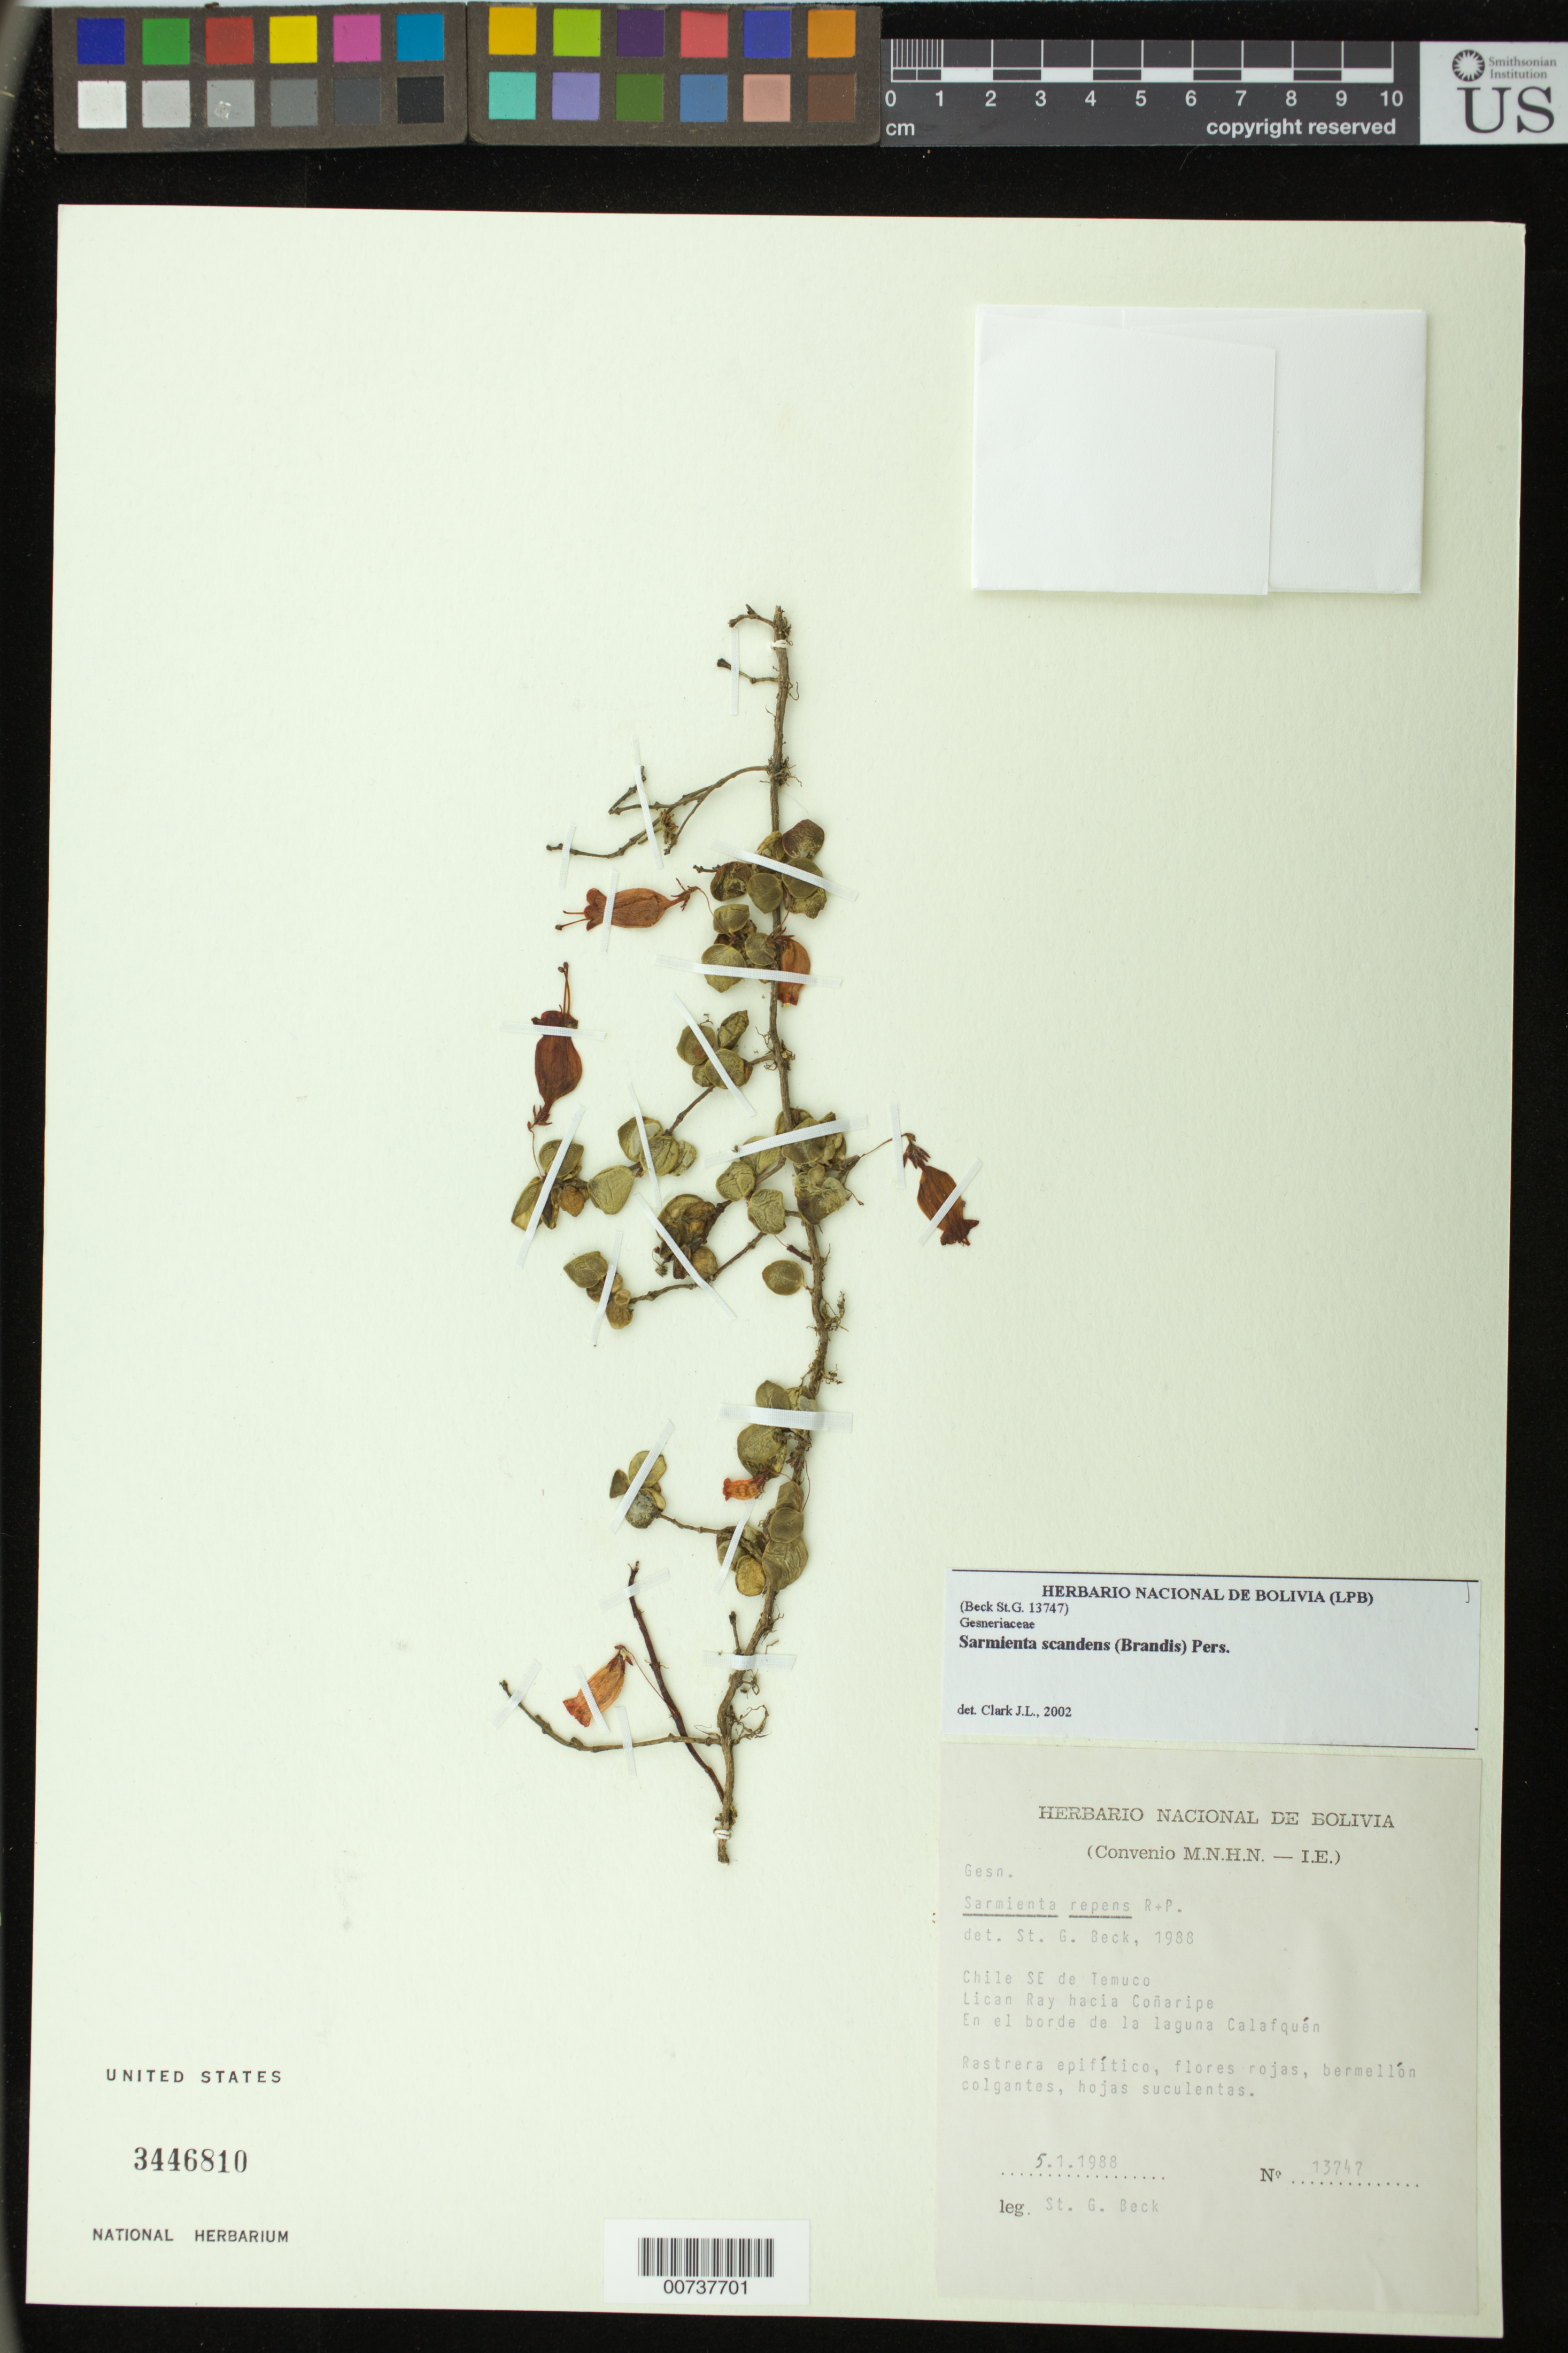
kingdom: Plantae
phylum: Tracheophyta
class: Magnoliopsida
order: Lamiales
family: Gesneriaceae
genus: Sarmienta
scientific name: Sarmienta scandens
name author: (J.D. Brandis) Pers.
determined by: Clark, J. L., (SEL), The Marie Selby Botanical Garden (UNITED STATES)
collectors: S. G. Beck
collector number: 13747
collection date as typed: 05 Jan 1988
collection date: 1988-01-05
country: Chile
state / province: Araucanía (IX)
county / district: Cautin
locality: Chile SE de Temuco, Lican Ray hacia Coñaripe, en el borde de la laguna Calafquén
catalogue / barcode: US 3446810